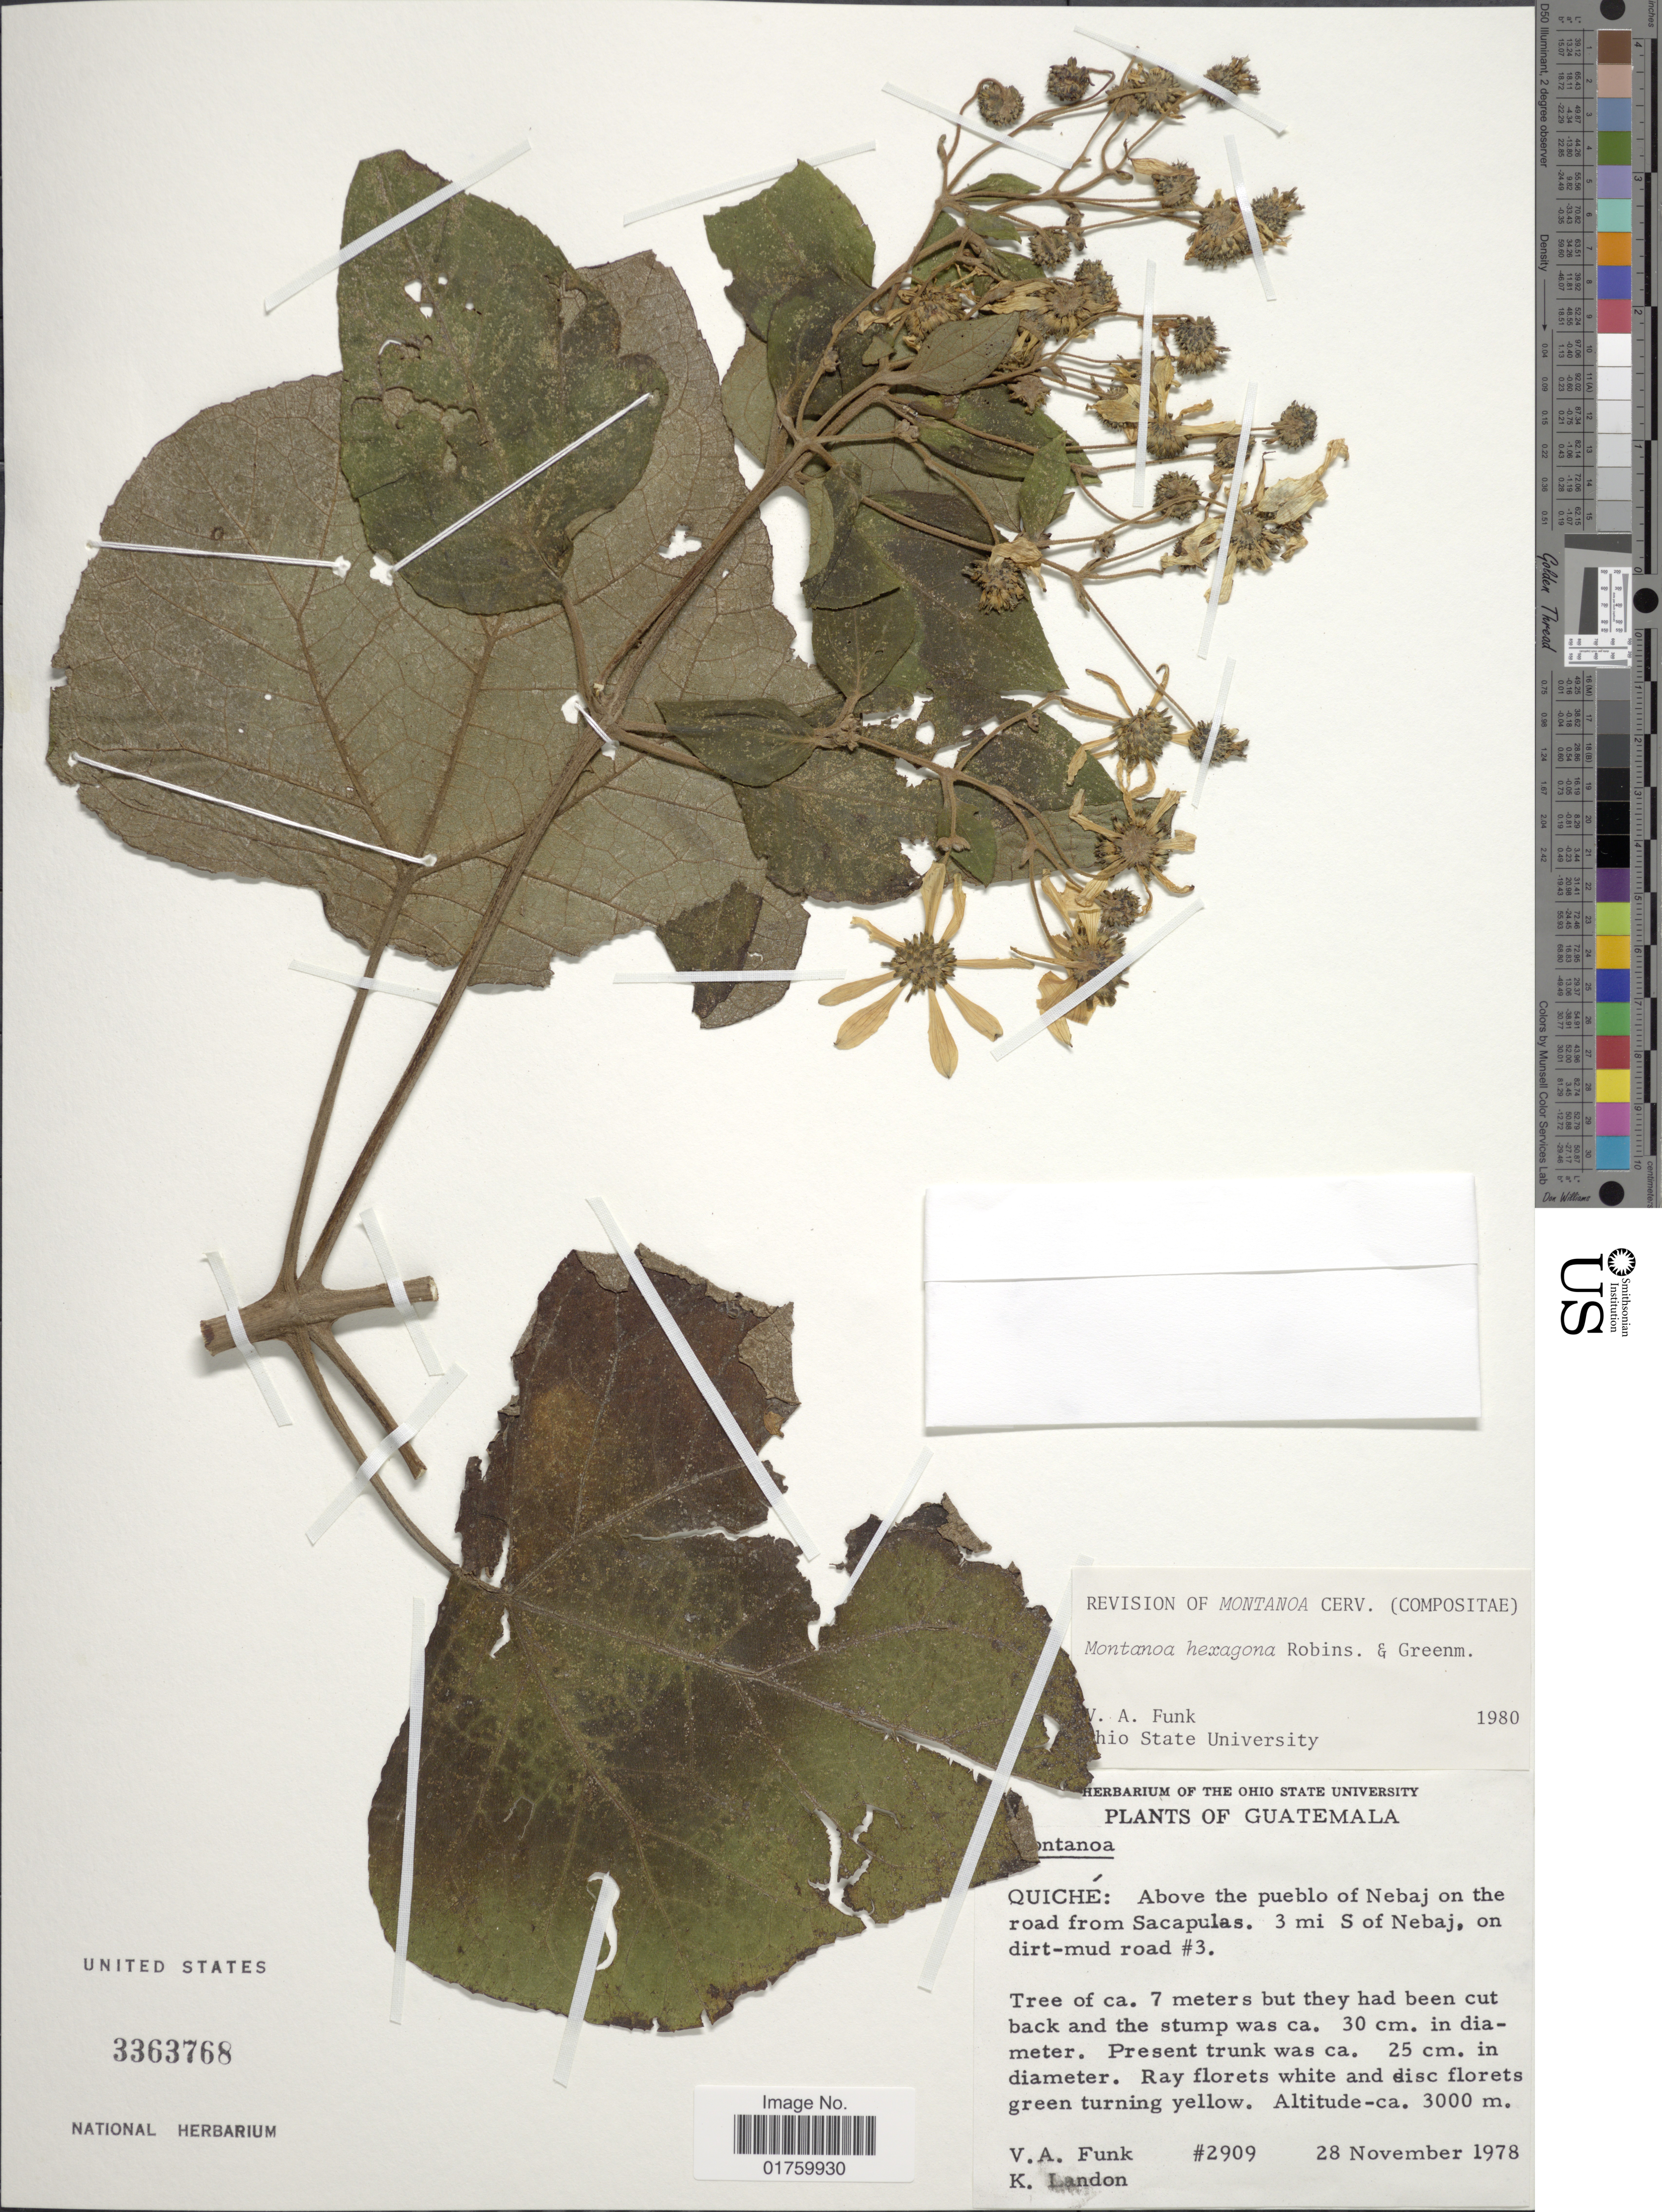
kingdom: Plantae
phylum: Tracheophyta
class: Magnoliopsida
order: Asterales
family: Asteraceae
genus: Montanoa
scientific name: Montanoa hexagona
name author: B.L. Rob. & Greenm.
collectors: V. Funk & K. C. Landon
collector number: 2909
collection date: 1978-11-28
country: Guatemala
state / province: El Quiché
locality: Above the pueblo of Nebaj on the road from Sacapulas, 3 mi S of Nebaj, on dirt-mud road #3.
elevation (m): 3000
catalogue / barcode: US 3363768